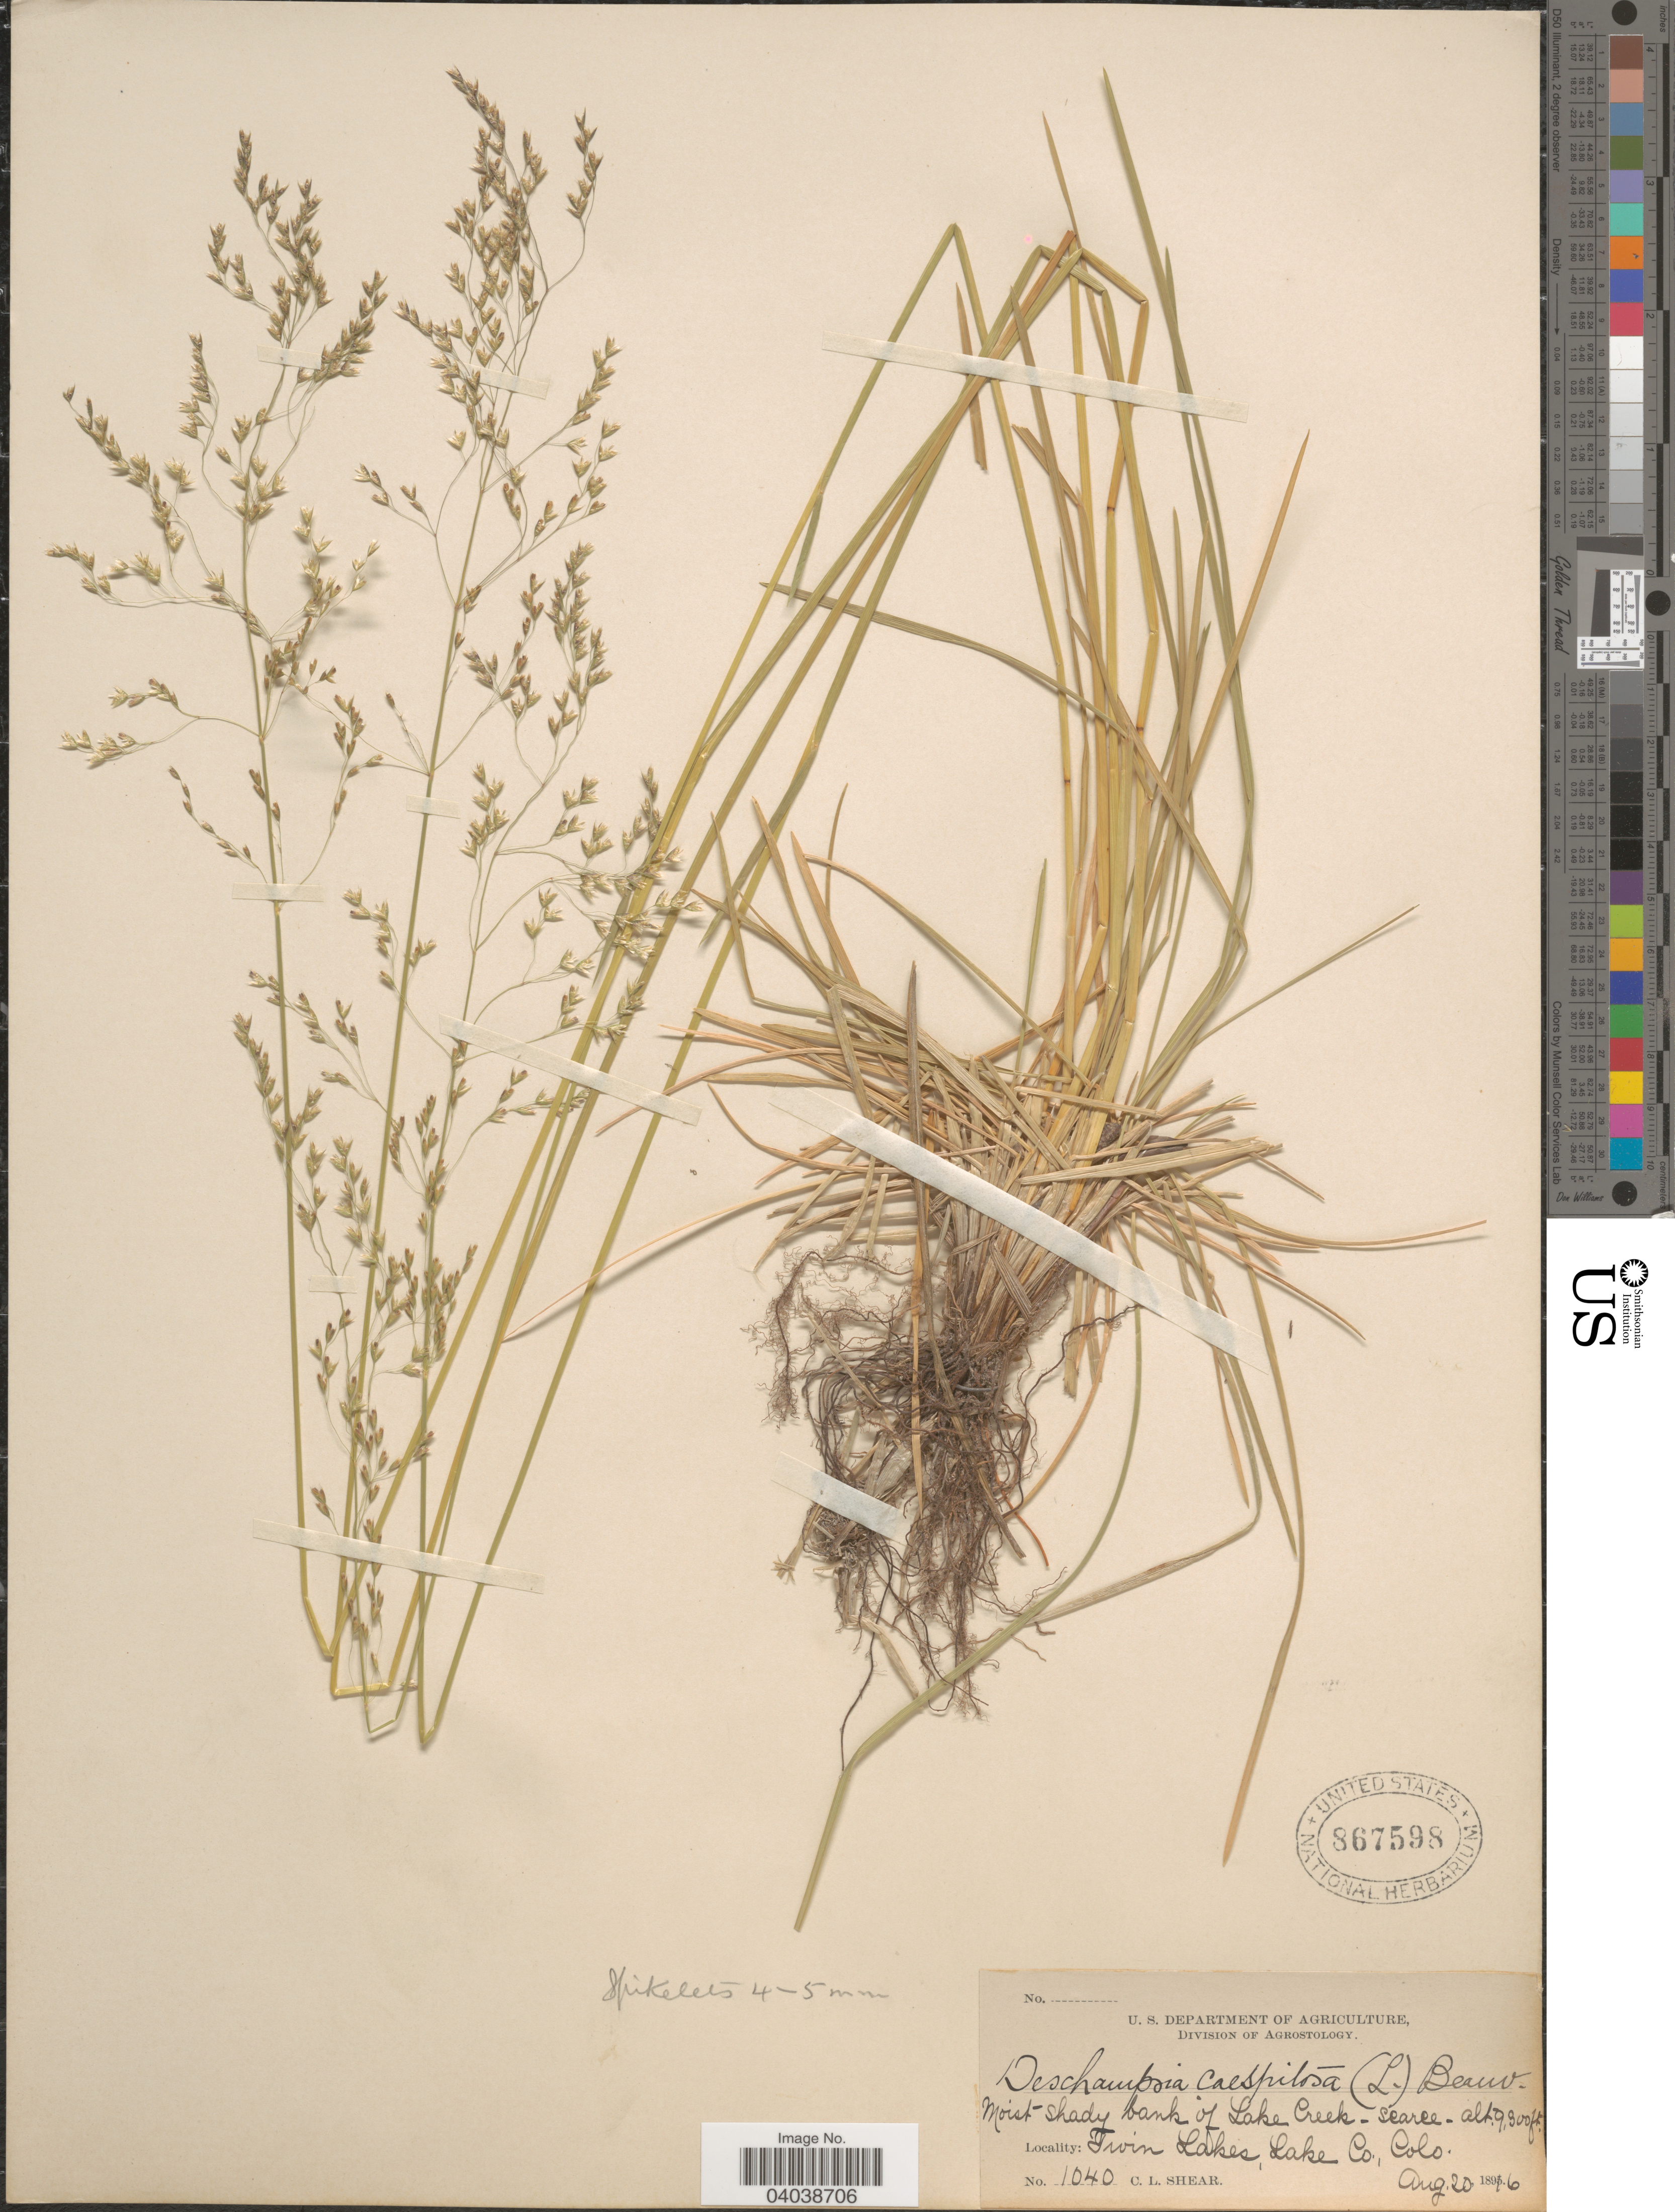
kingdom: Plantae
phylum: Tracheophyta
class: Liliopsida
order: Poales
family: Poaceae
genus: Deschampsia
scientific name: Deschampsia cespitosa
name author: (L.) P. Beauv.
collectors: C. L. Shear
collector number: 1040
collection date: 1896-08-20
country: United States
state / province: Colorado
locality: Moist shady bank of Lake Creek. Twin Lakes, Lake Co.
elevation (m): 2835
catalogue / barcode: US 867598